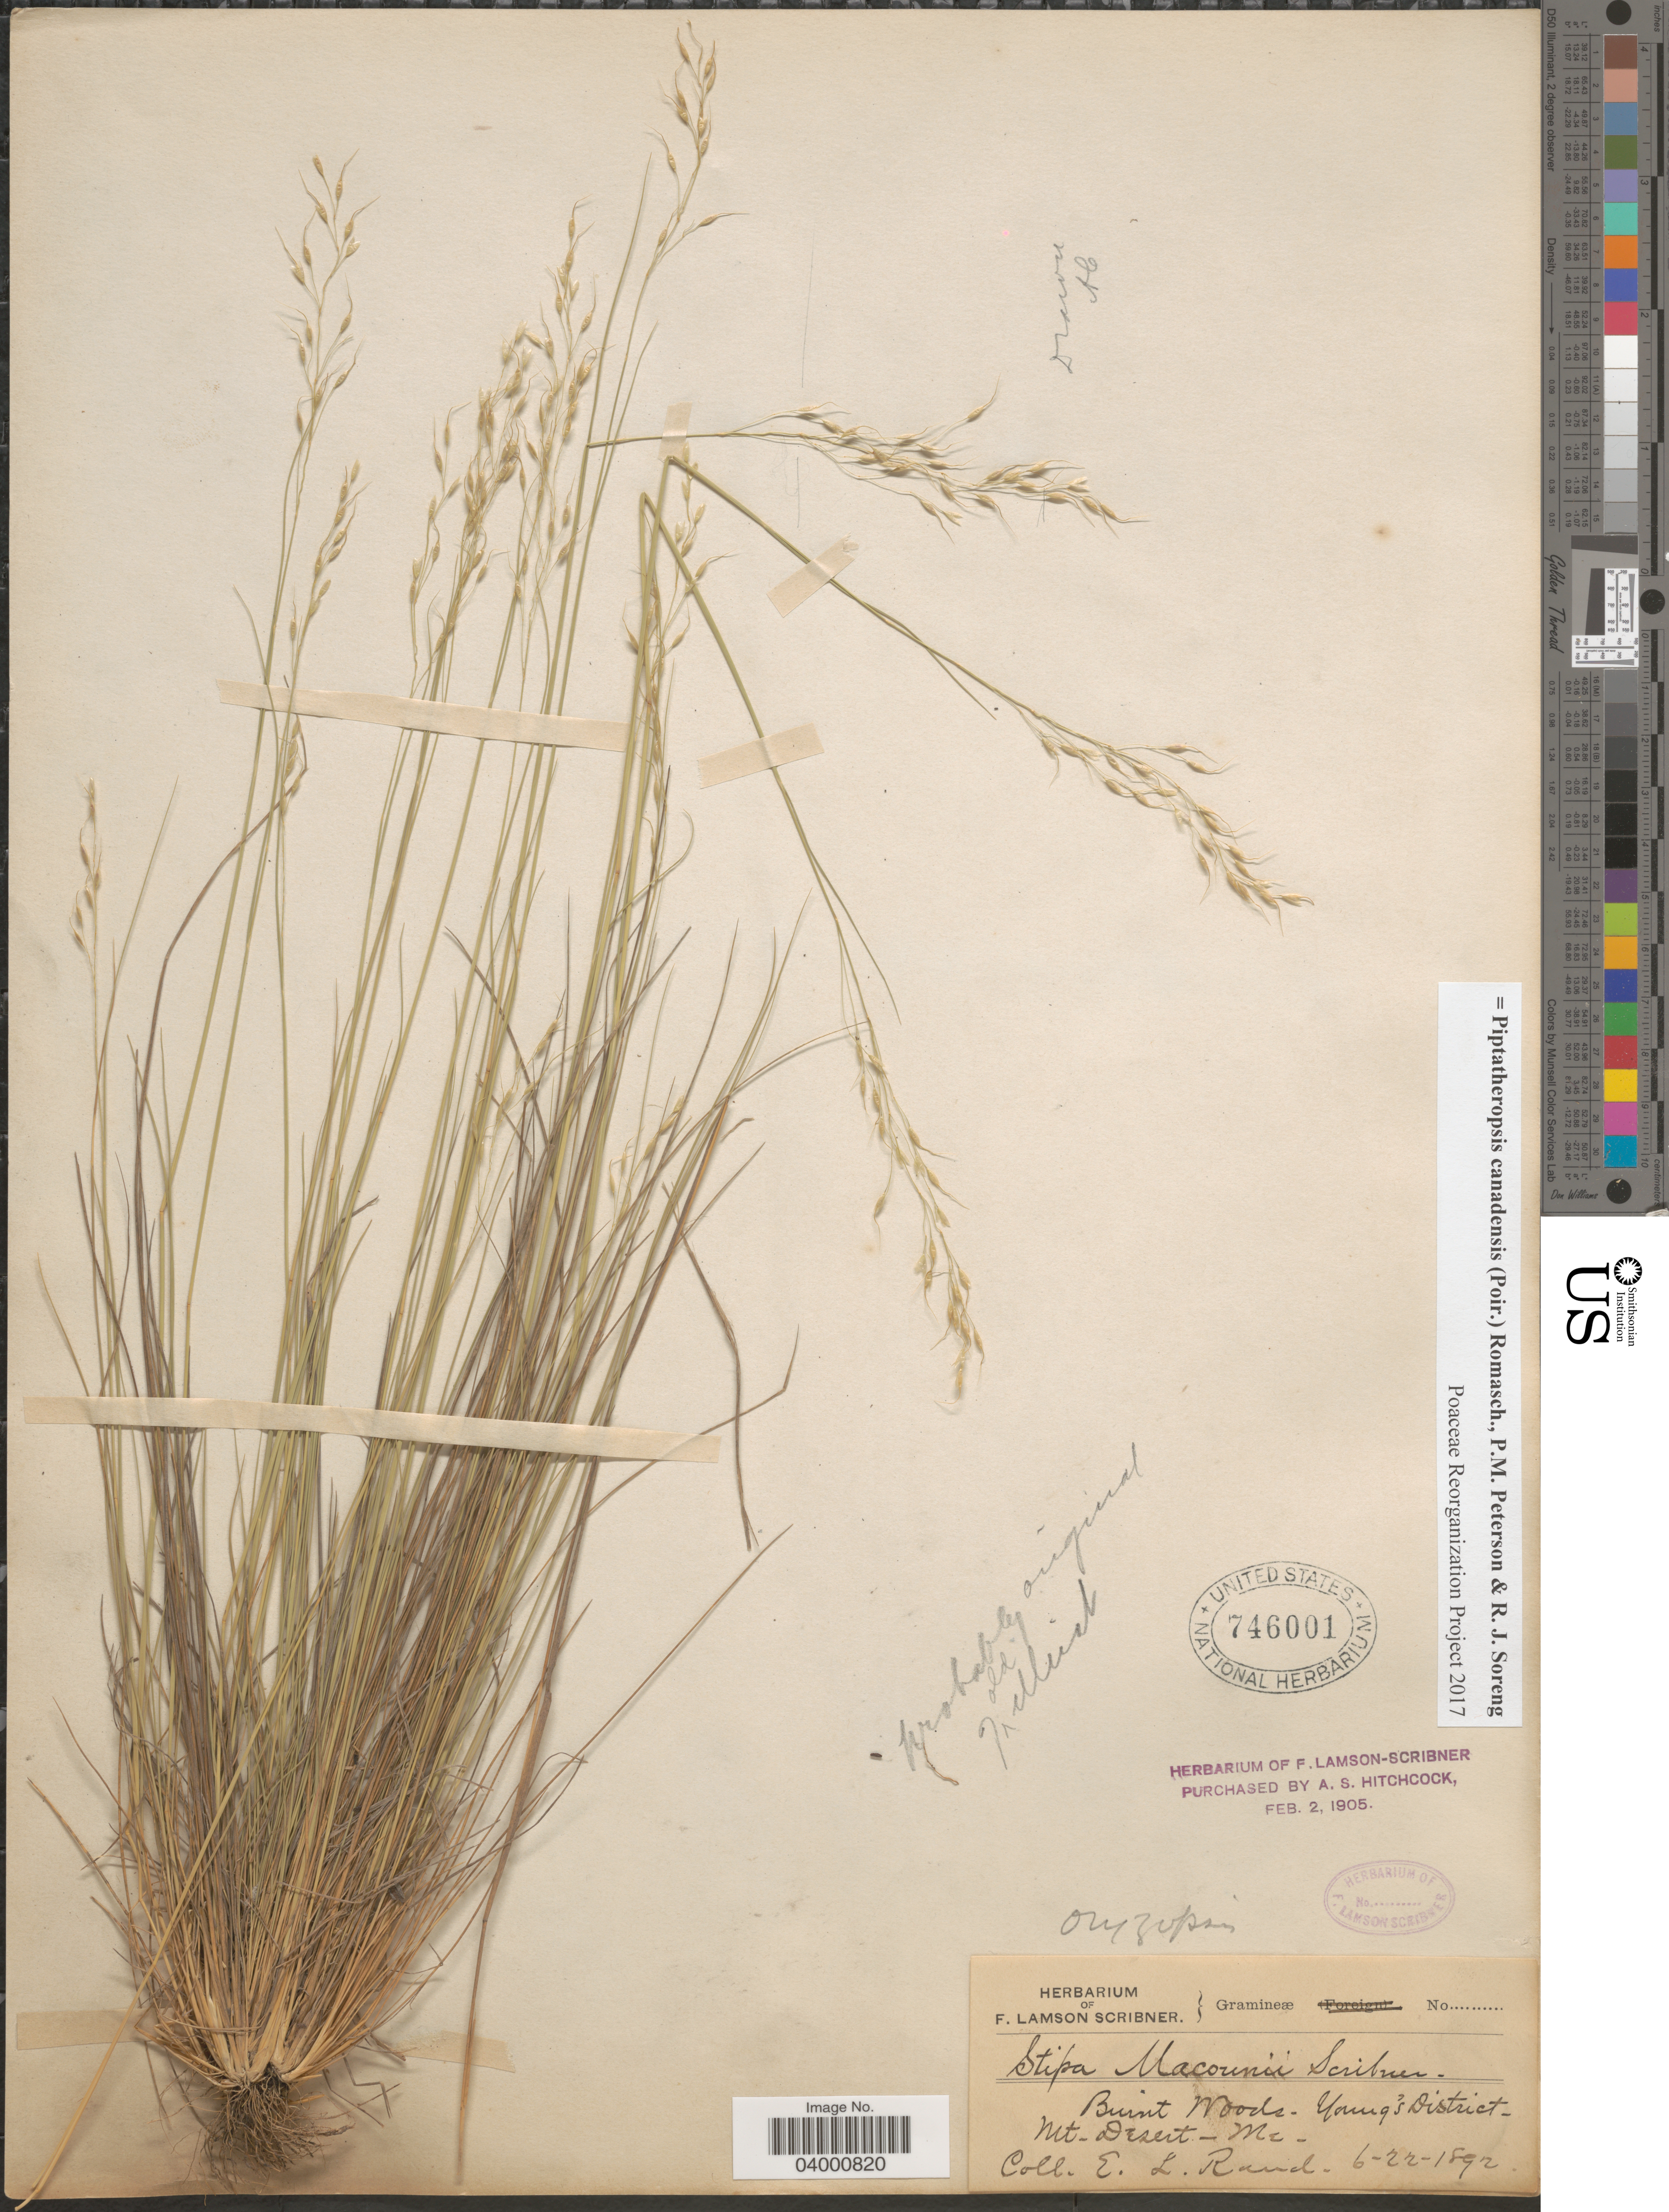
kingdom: Plantae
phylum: Tracheophyta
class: Liliopsida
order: Poales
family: Poaceae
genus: Piptatheropsis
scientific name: Piptatheropsis canadensis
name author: (Poir.) Romasch. et al.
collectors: E. Rand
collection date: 1892-06-22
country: United States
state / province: Maine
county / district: Hancock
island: Mt. Desert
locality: Burnt Woods - Young's District - Mt. Desert.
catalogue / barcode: US 746001